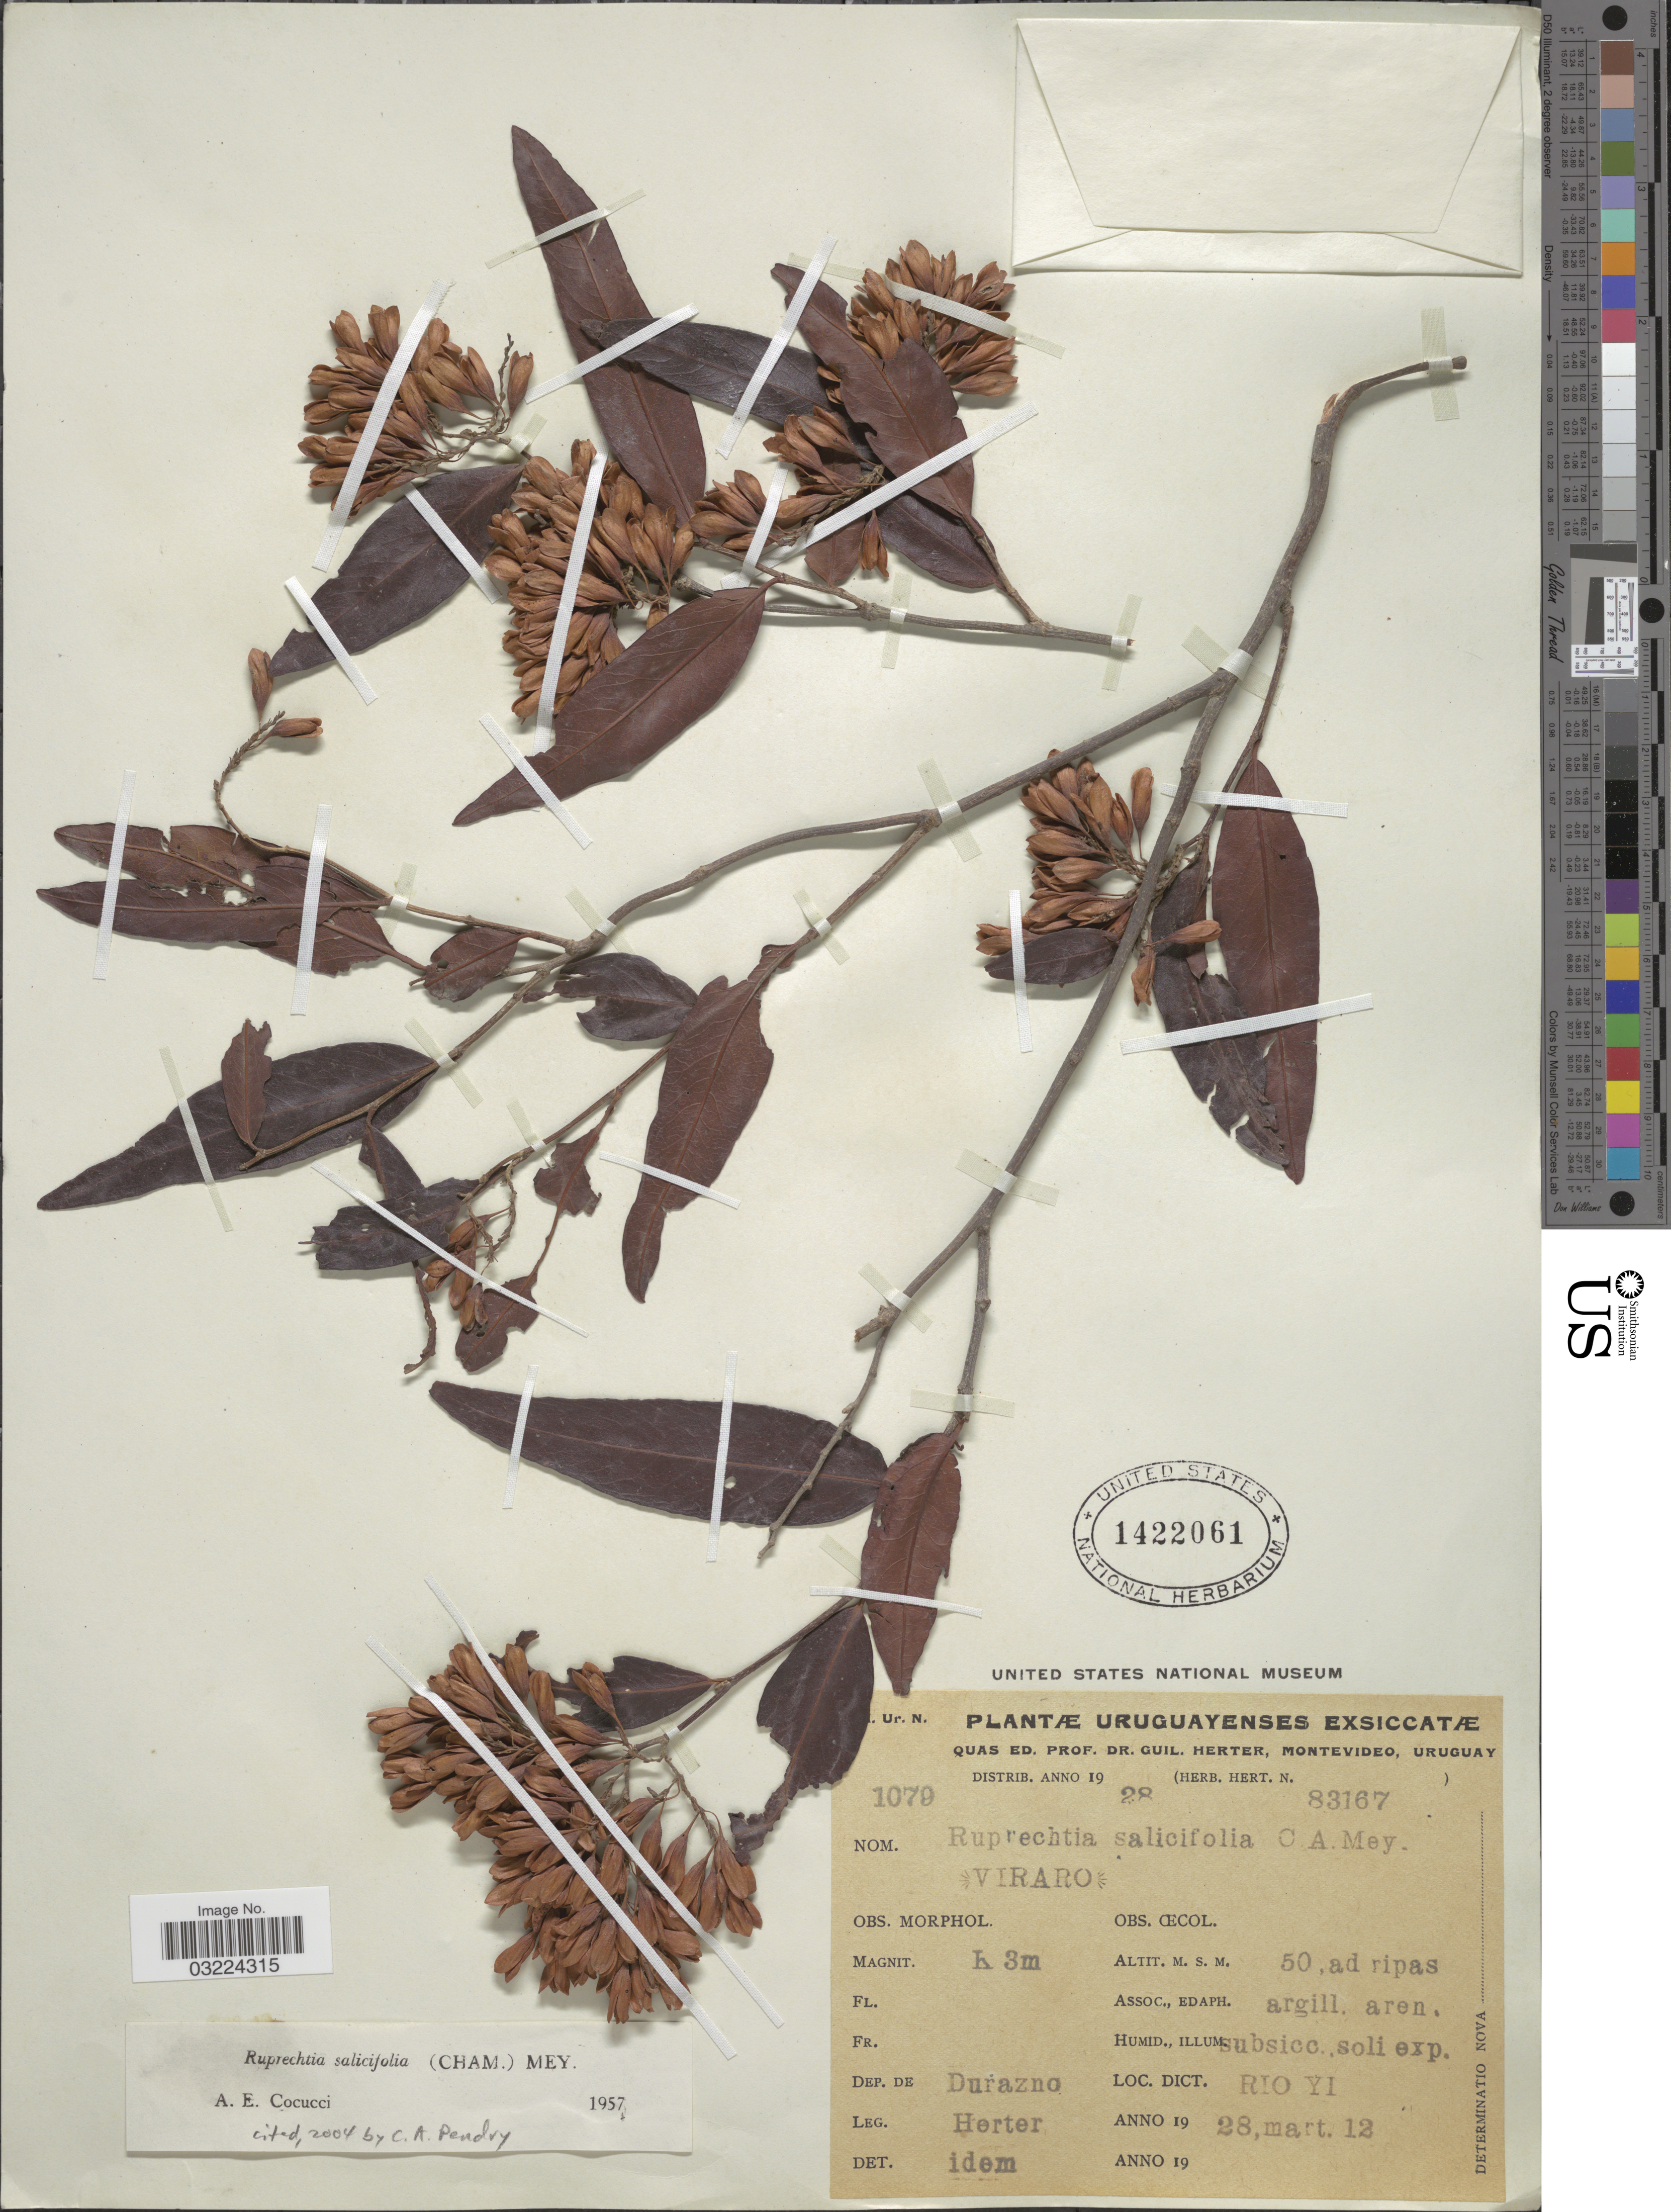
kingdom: Plantae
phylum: Tracheophyta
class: Magnoliopsida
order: Caryophyllales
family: Polygonaceae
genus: Ruprechtia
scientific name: Ruprechtia salicifolia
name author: (Cham. & Schltdl.) C.A. Mey.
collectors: G. Herter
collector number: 1079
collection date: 1928-03-12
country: Uruguay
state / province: Durazno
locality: Dep. de Durazno. Rio Yi.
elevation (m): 50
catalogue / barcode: US 1422061